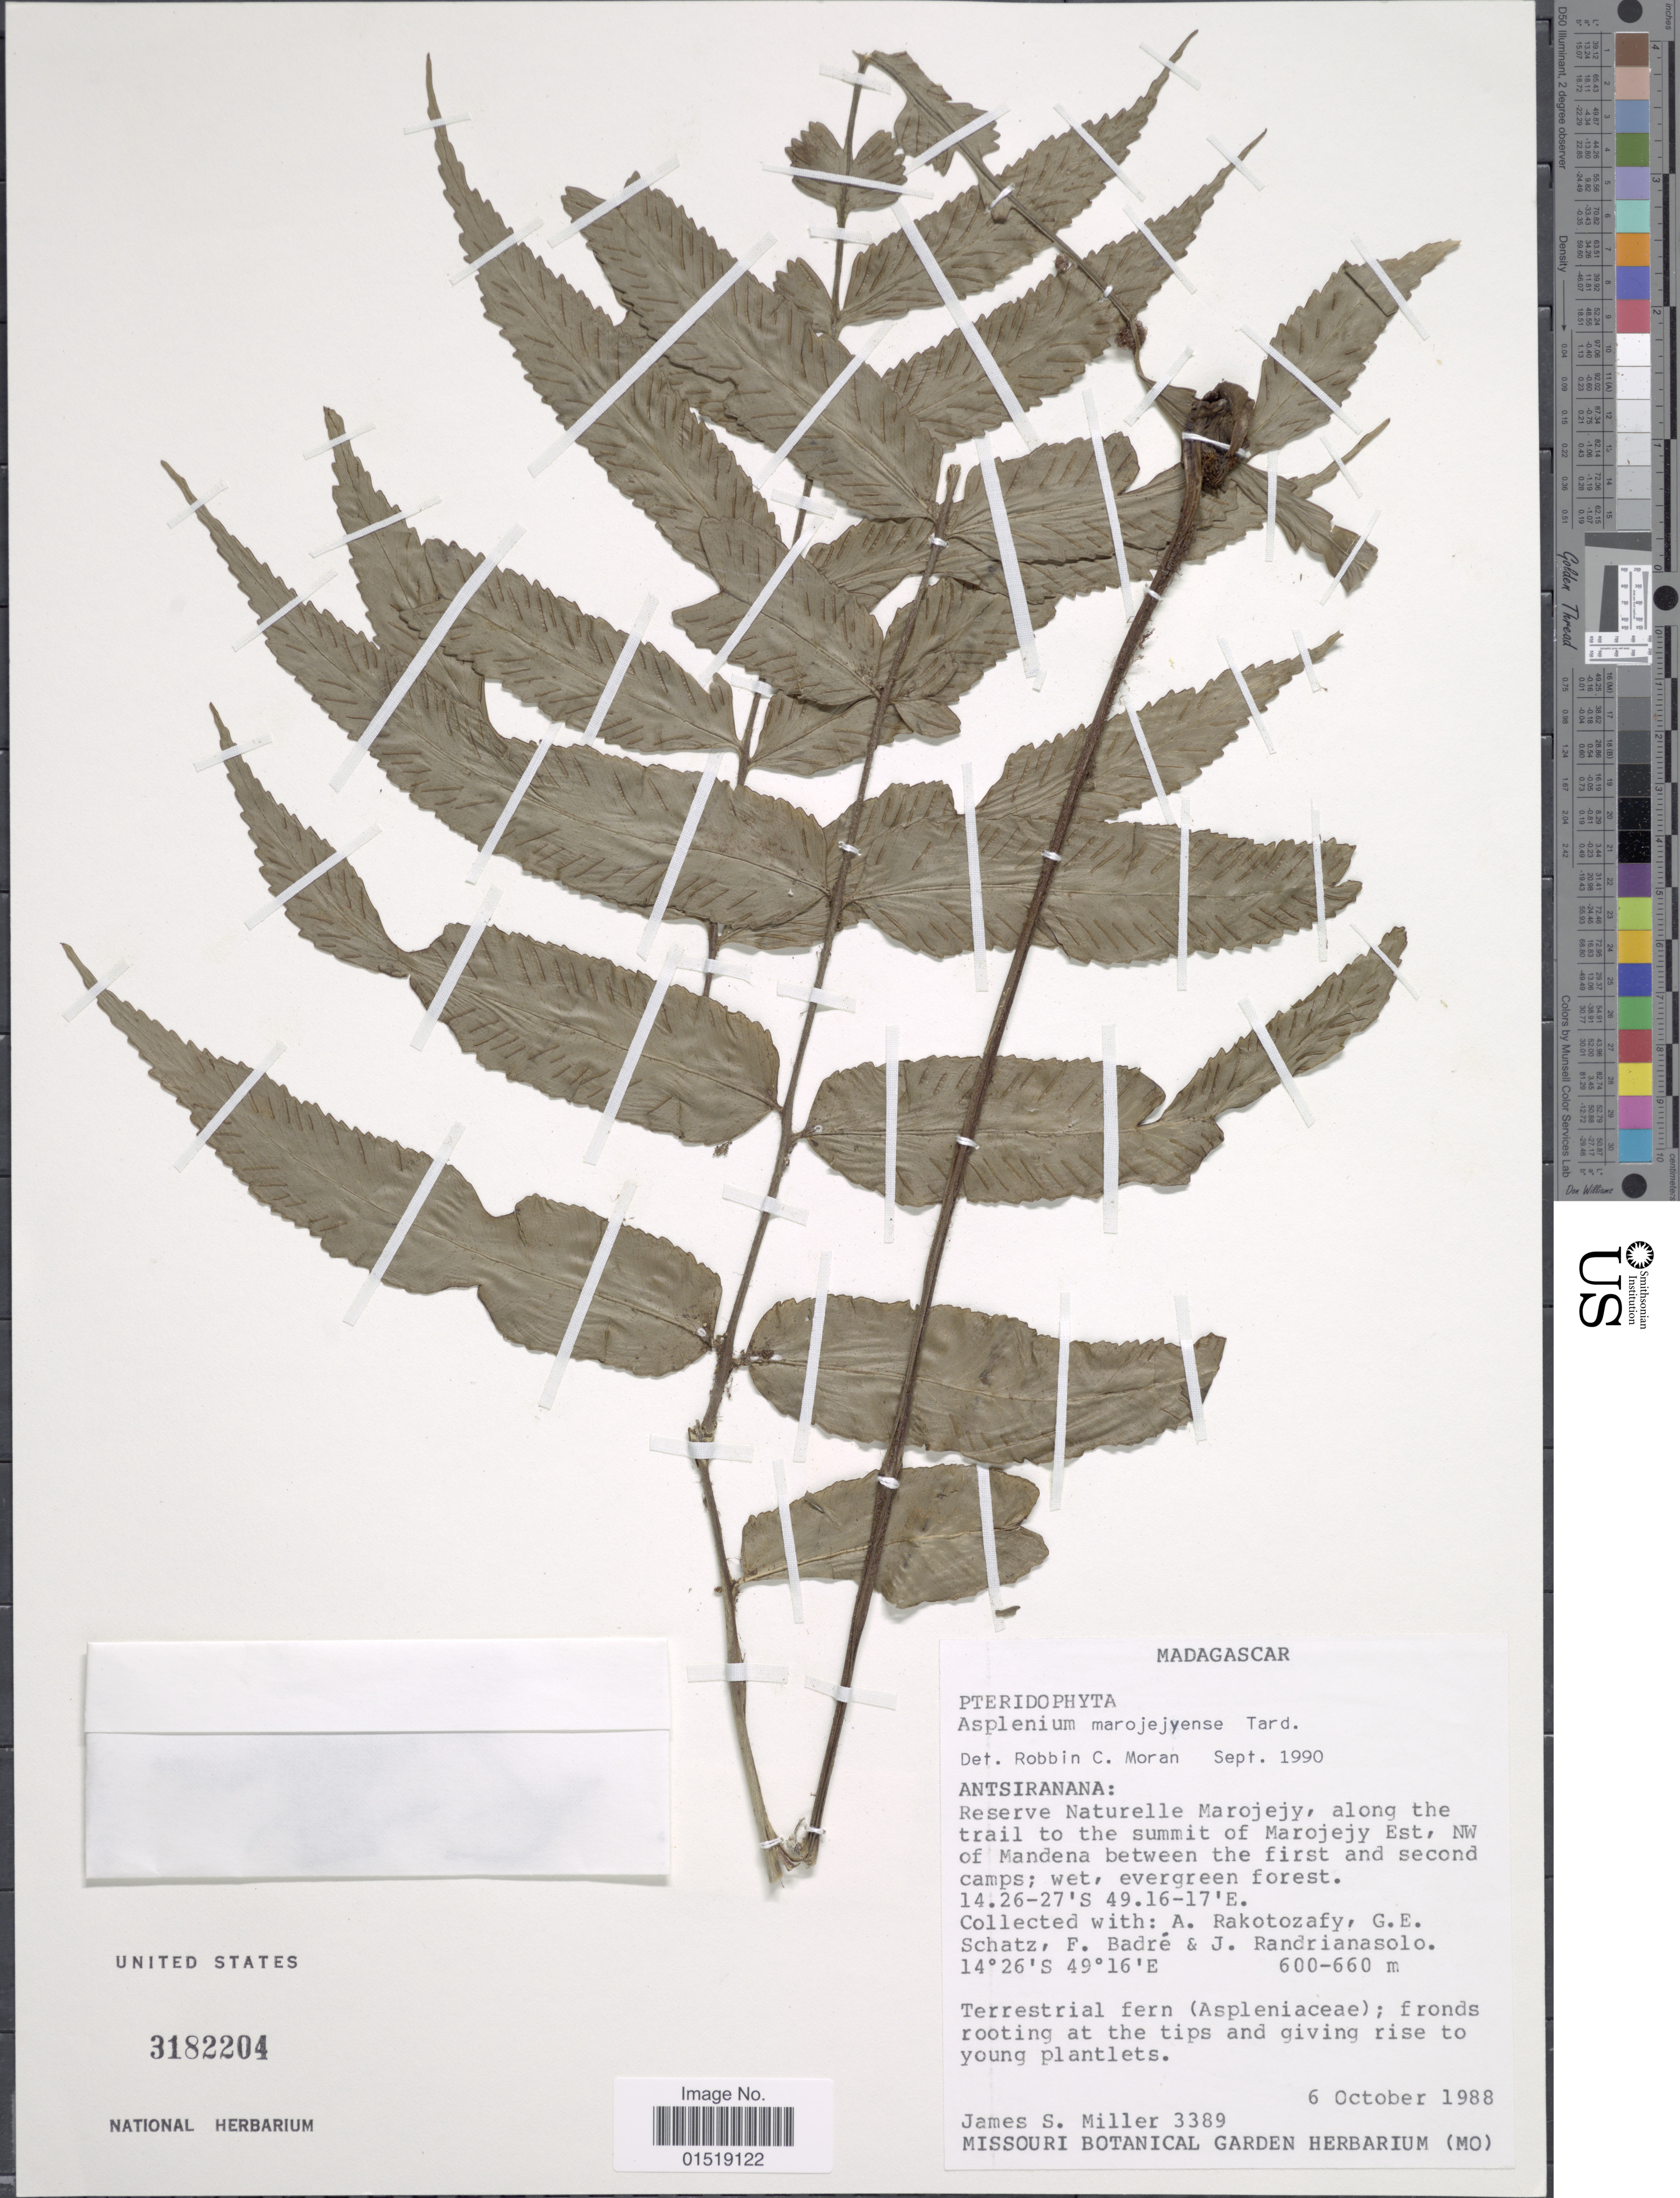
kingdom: Plantae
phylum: Tracheophyta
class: Polypodiopsida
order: Polypodiales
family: Aspleniaceae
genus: Asplenium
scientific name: Asplenium marojejyense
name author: Tardieu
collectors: J. S. Miller, A. Rakotozafy, G. Schatz, F. Badré & A. Randrianasolo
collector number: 3389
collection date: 1988-10-06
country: Madagascar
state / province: Sava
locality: Reserve Naturelle Marojejy, along the trail to the summit of Marojejy Est, NW of Mandena between the first and second camps.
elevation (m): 600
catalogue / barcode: US 3182204